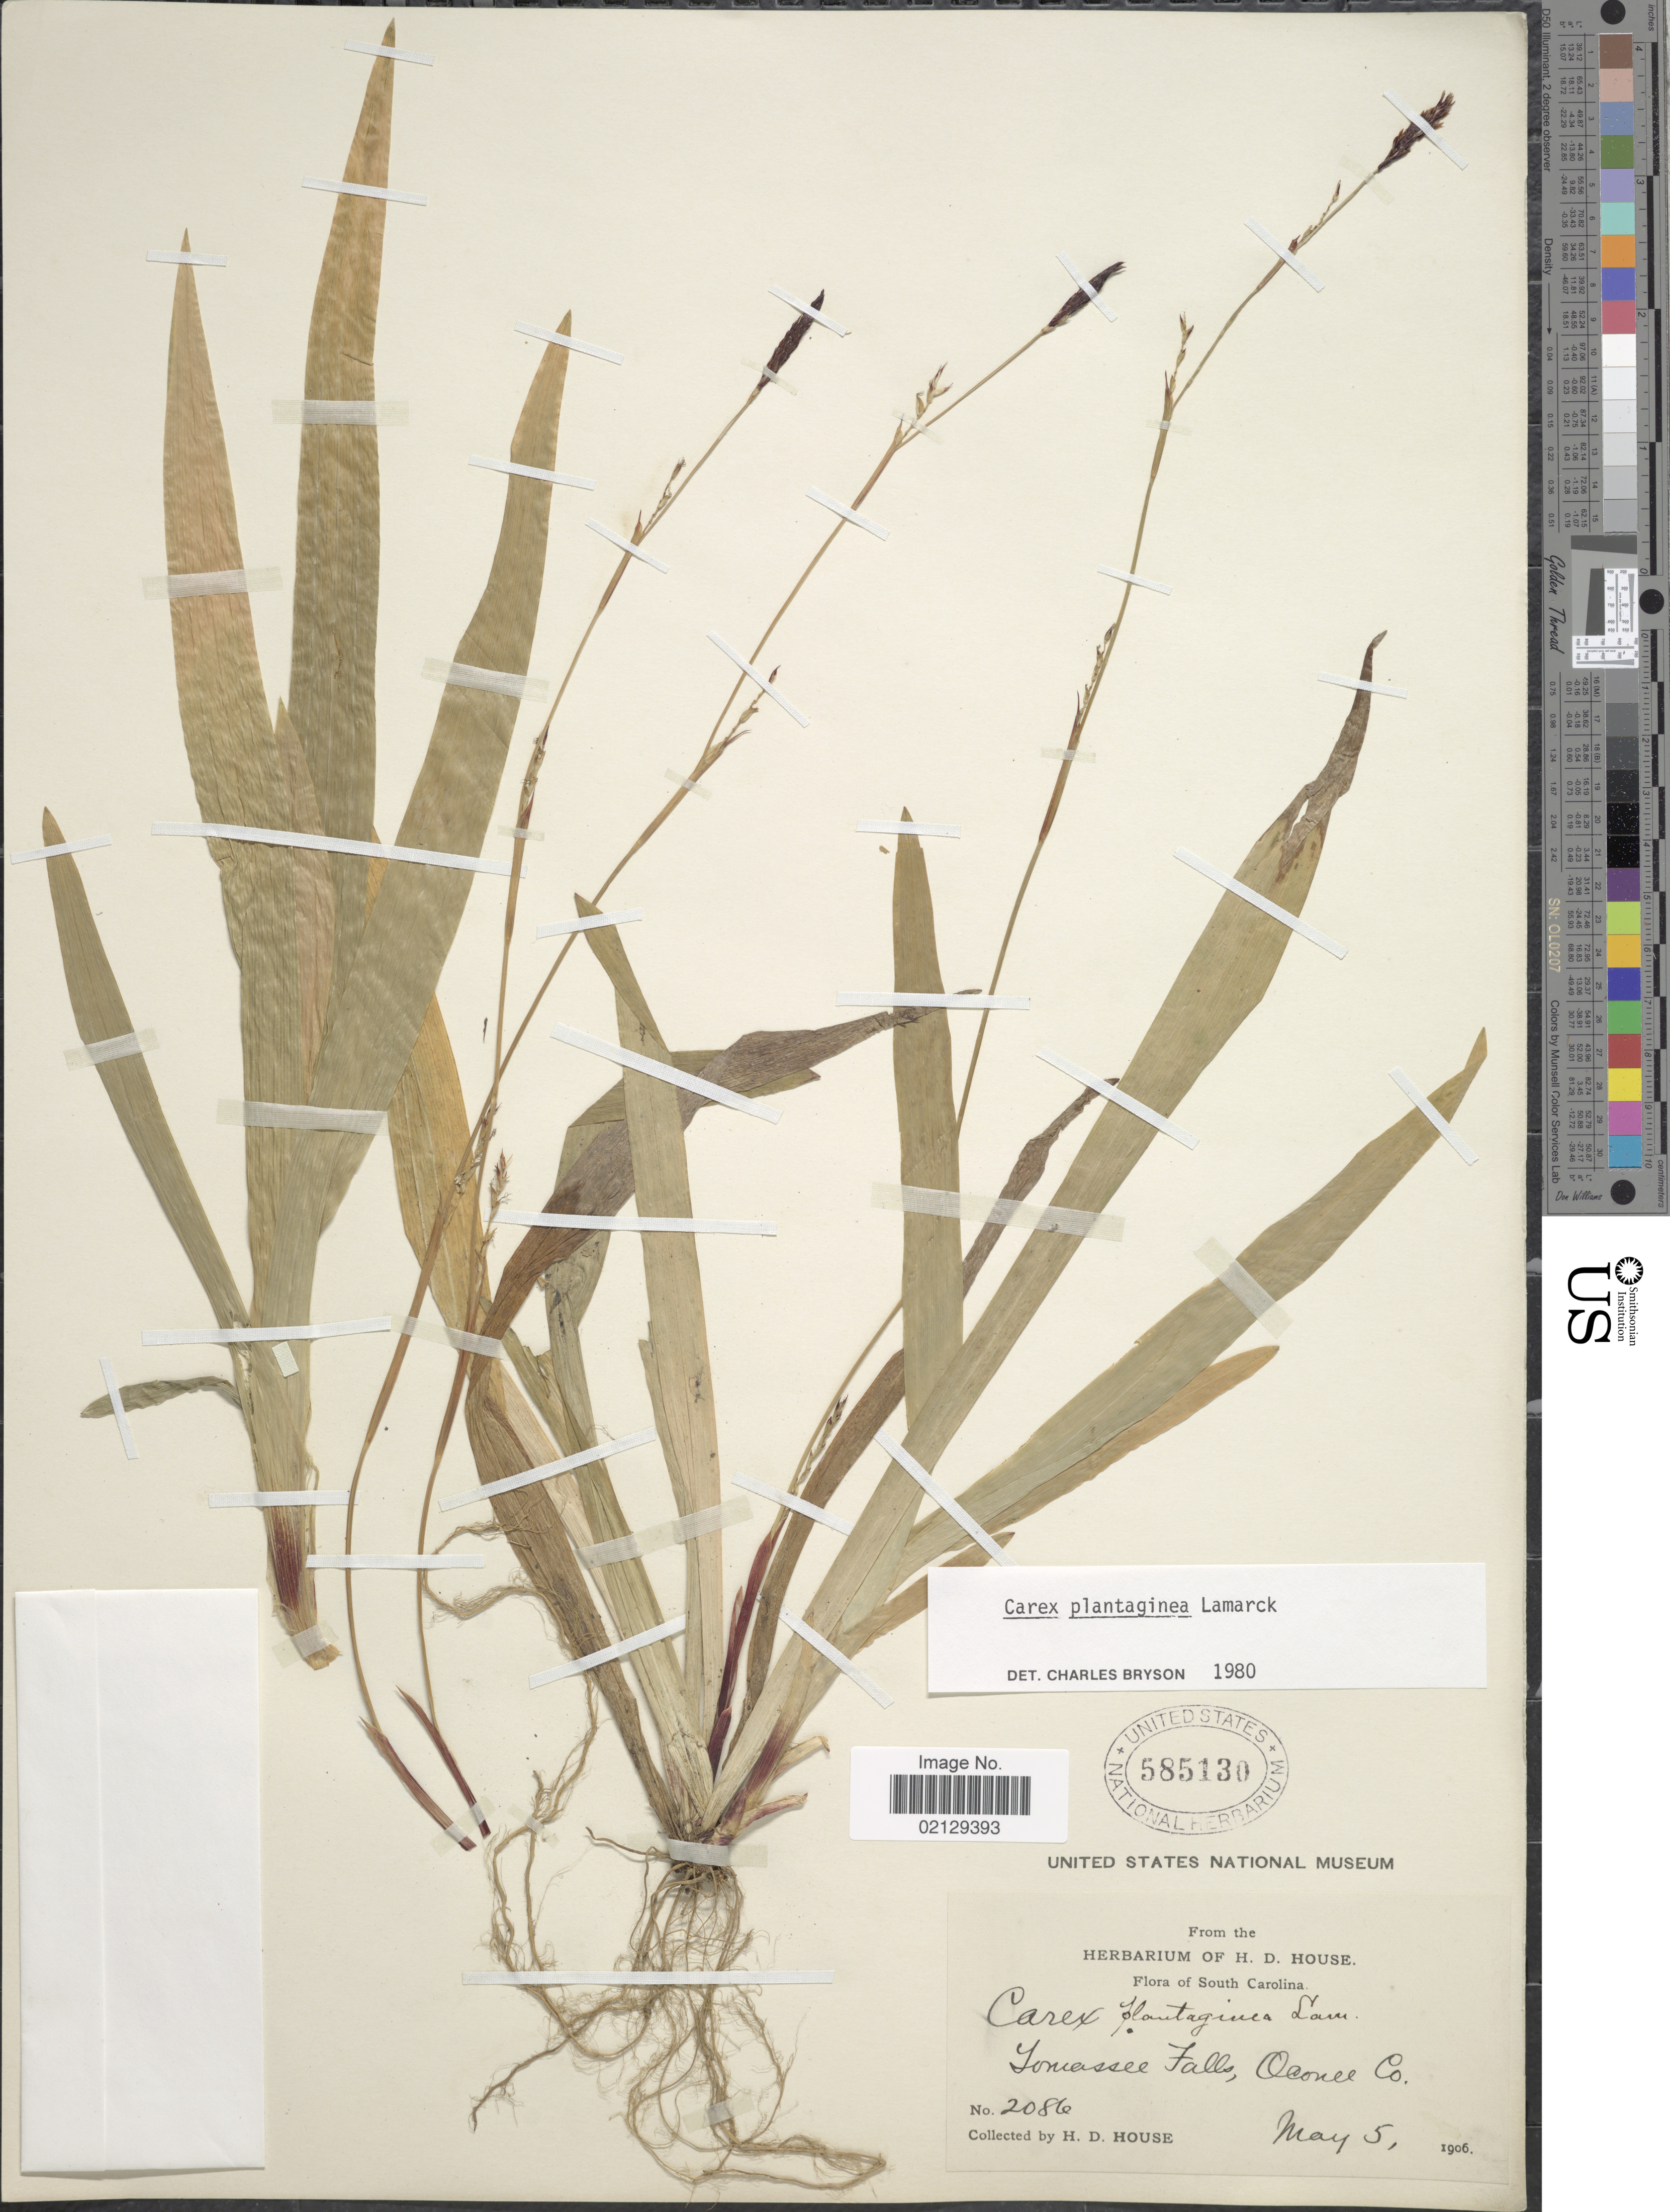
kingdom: Plantae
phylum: Tracheophyta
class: Liliopsida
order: Poales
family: Cyperaceae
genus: Carex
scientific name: Carex plantaginea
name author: Lam.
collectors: H. D. House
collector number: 2086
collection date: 1906-05-05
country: United States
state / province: South Carolina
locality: Toniassee Falls, Oconee Co.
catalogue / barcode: US 585130